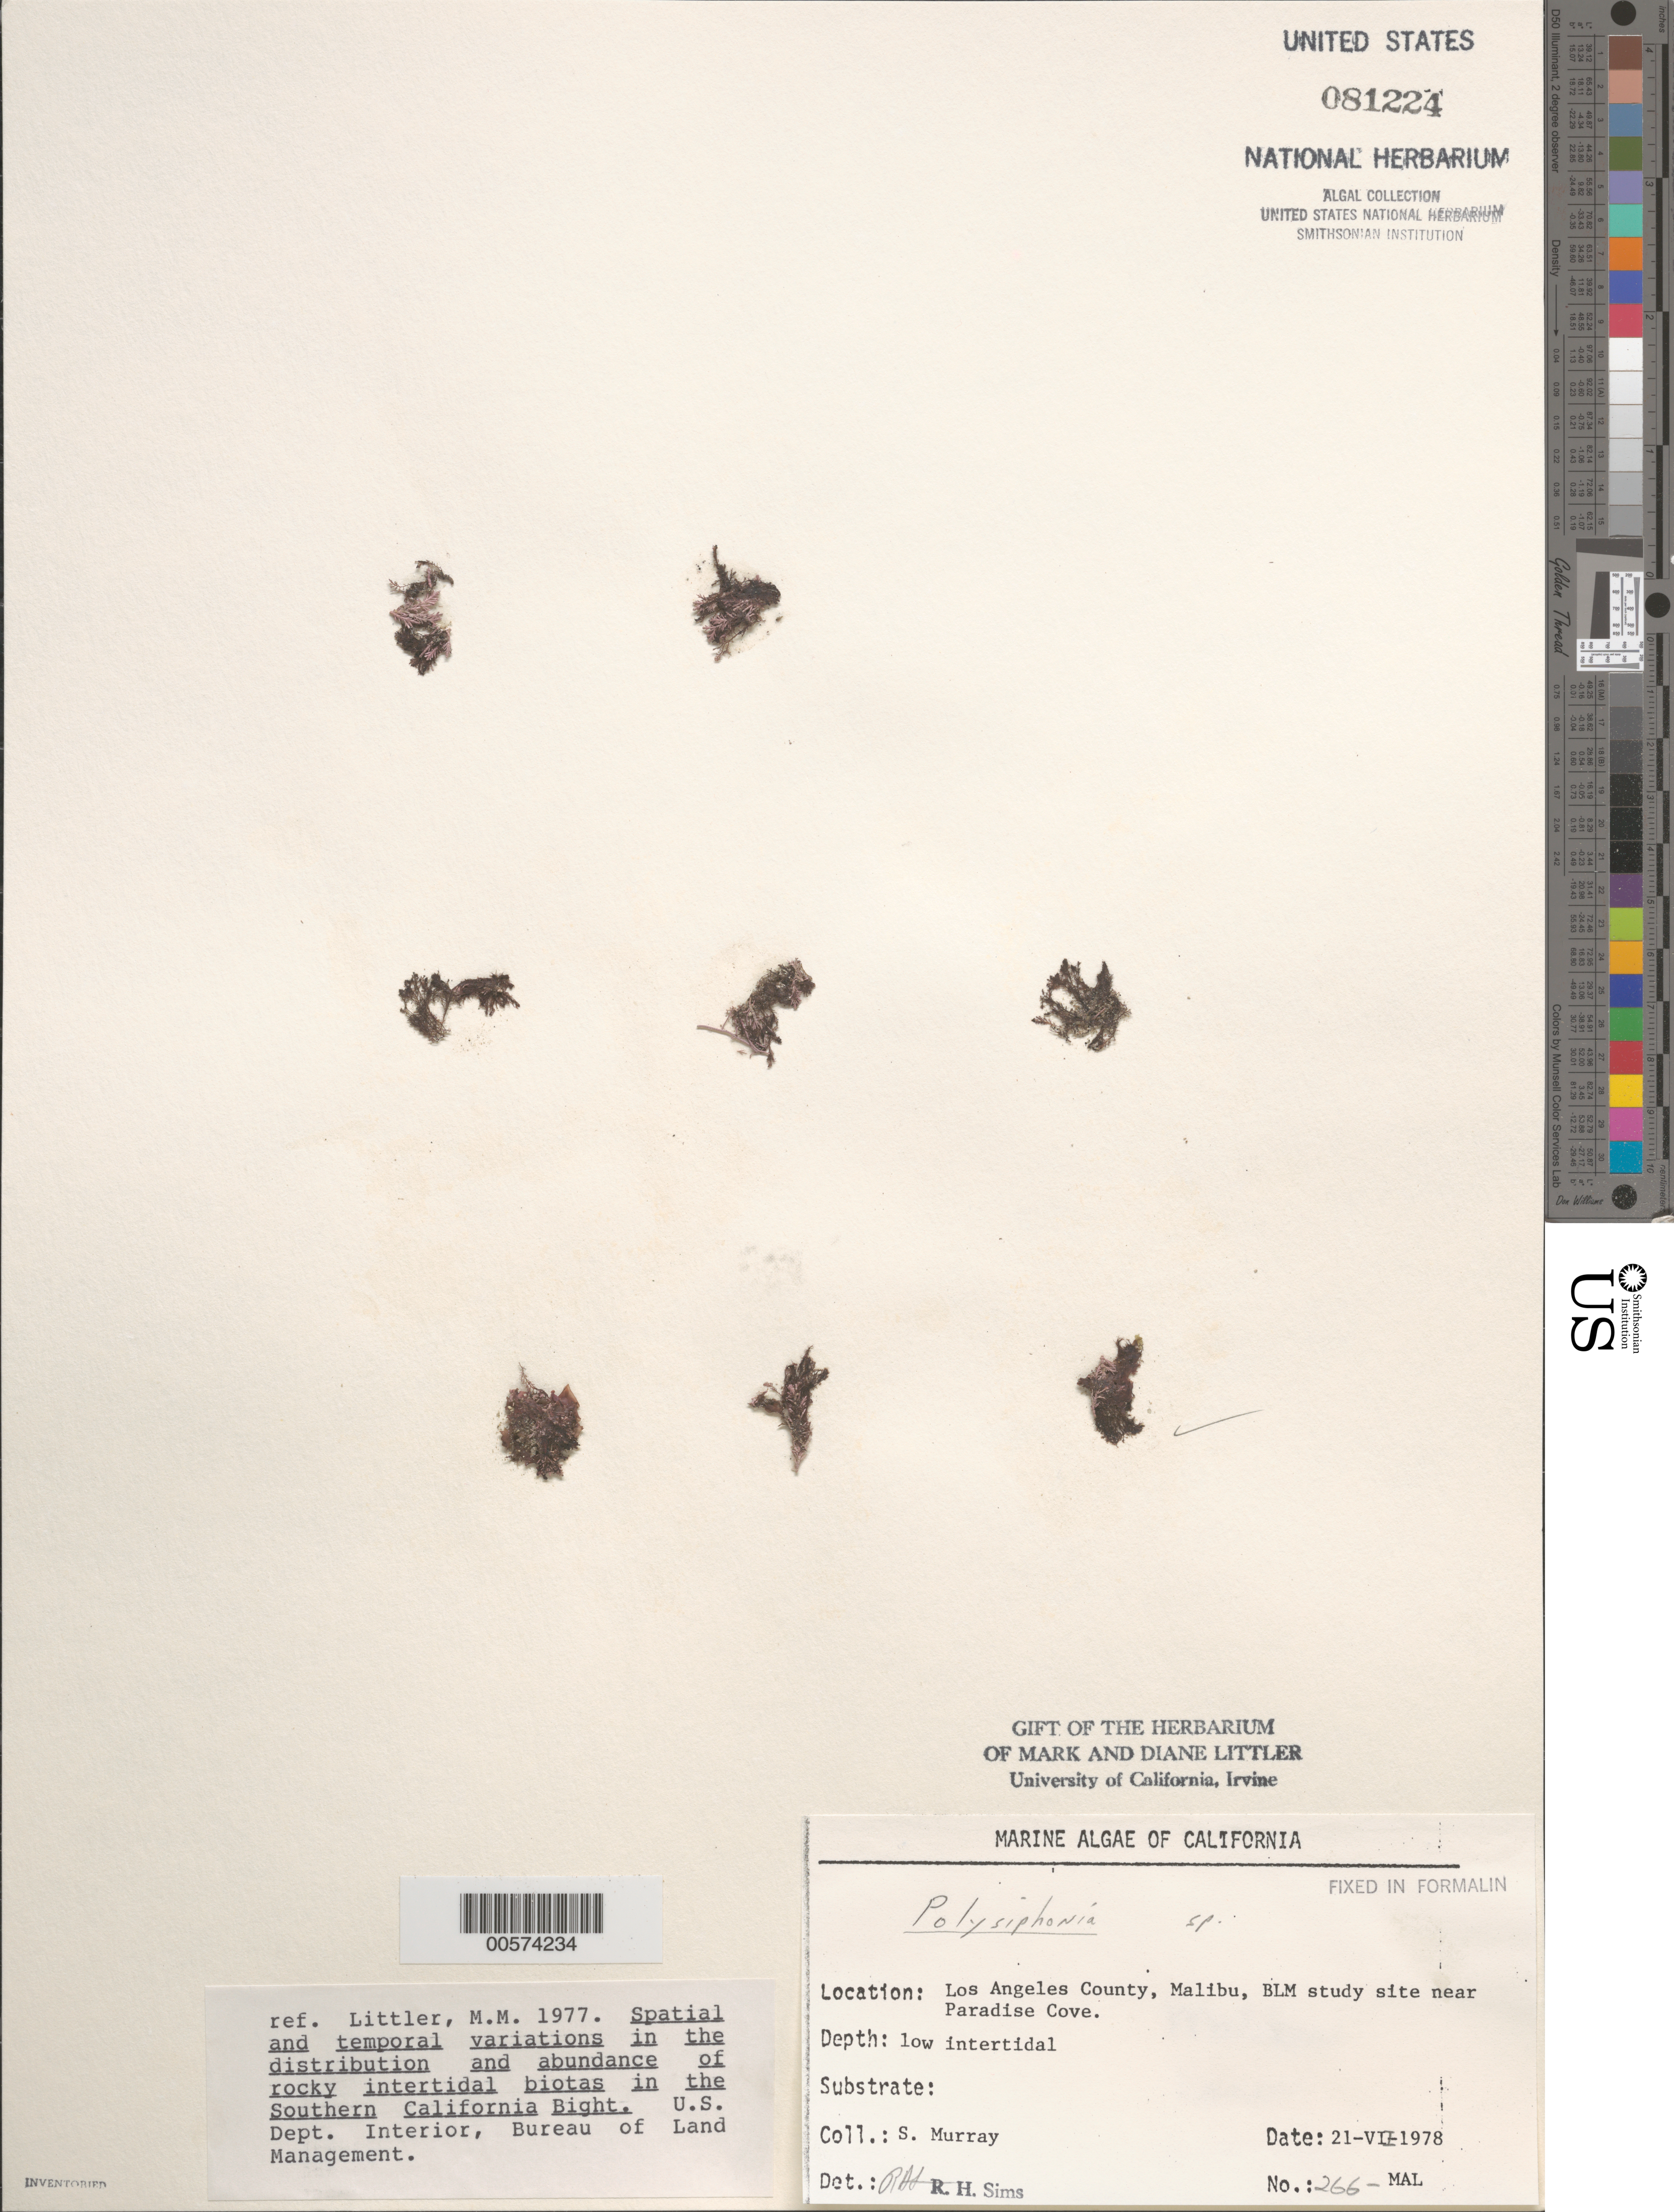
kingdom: Plantae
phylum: Rhodophyta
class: Florideophyceae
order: Ceramiales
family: Rhodomelaceae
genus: Polysiphonia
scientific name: Polysiphonia sp.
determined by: Sims, Robert H.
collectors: S. N. Murray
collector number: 266-mal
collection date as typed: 21 Jul 1978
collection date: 1978-07-21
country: United States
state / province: California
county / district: Los Angeles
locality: Malibu, near Paradise Cove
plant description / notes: BLM-SOCALBIGHT Rocky Intertidal Survey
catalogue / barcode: US 81224